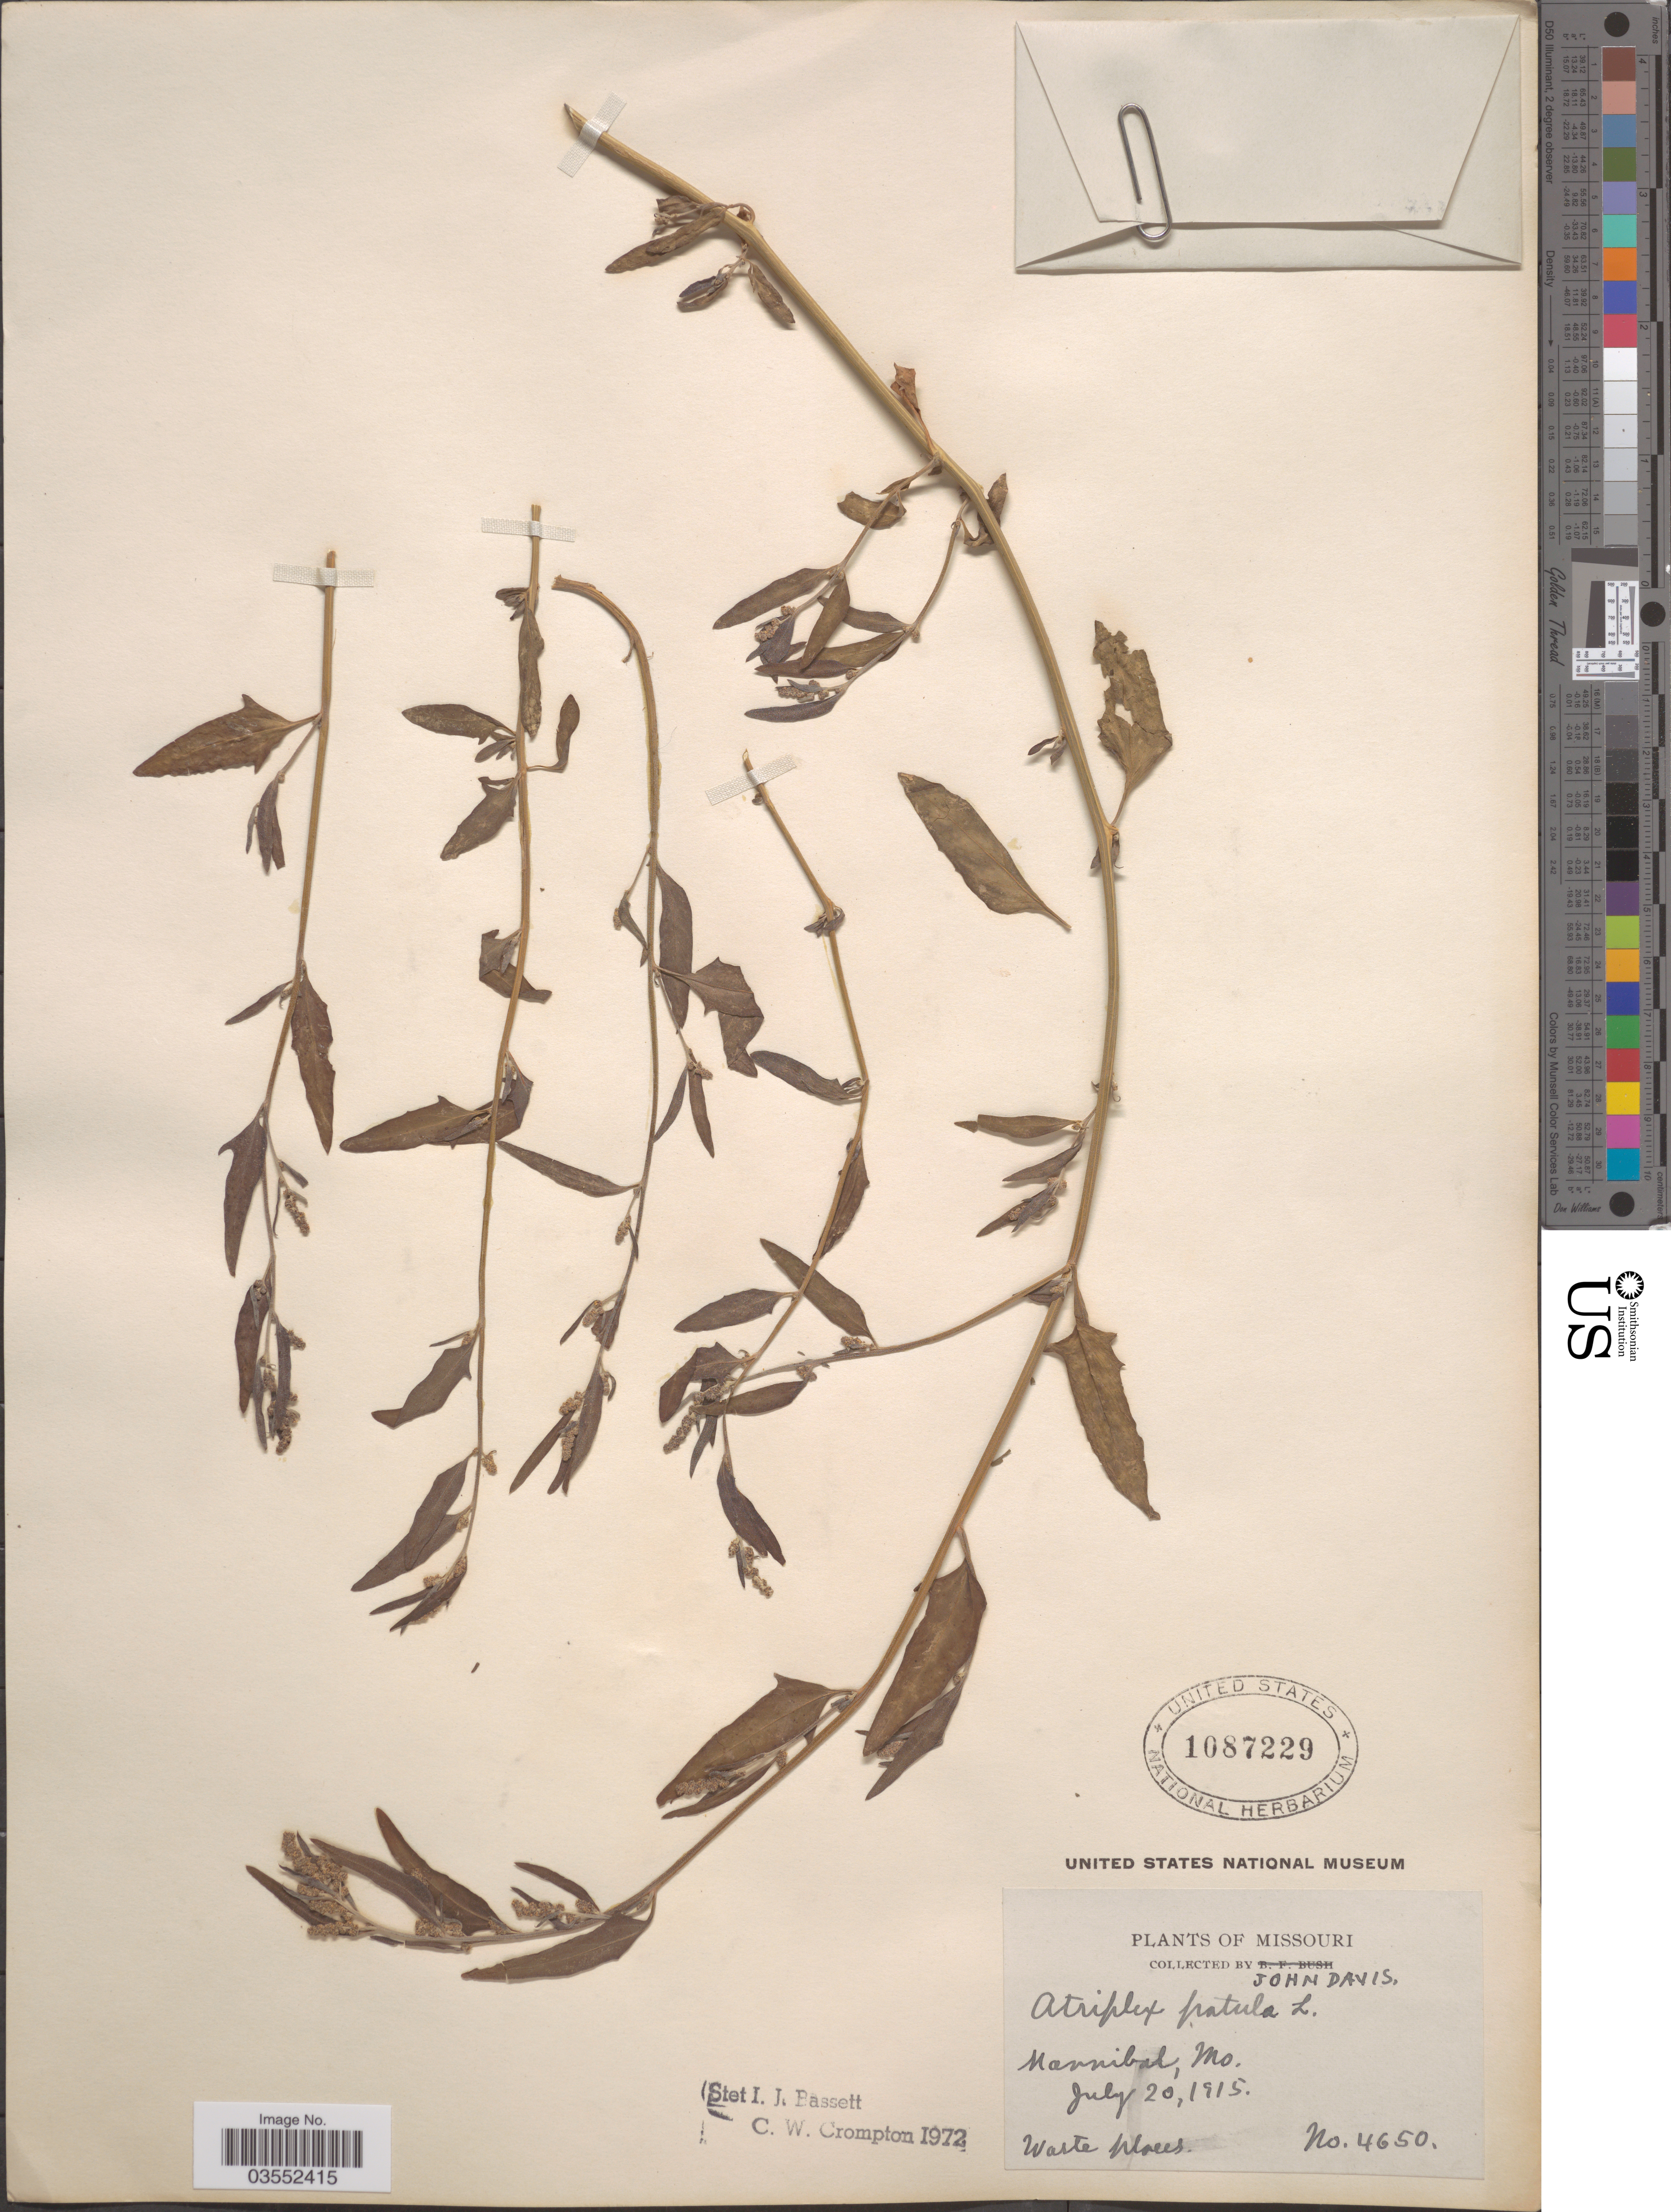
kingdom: Plantae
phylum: Tracheophyta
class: Magnoliopsida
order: Caryophyllales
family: Amaranthaceae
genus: Atriplex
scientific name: Atriplex patula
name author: L.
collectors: J. Davis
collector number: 4650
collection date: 1915-07-20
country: United States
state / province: Missouri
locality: Marribal.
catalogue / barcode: US 1087229